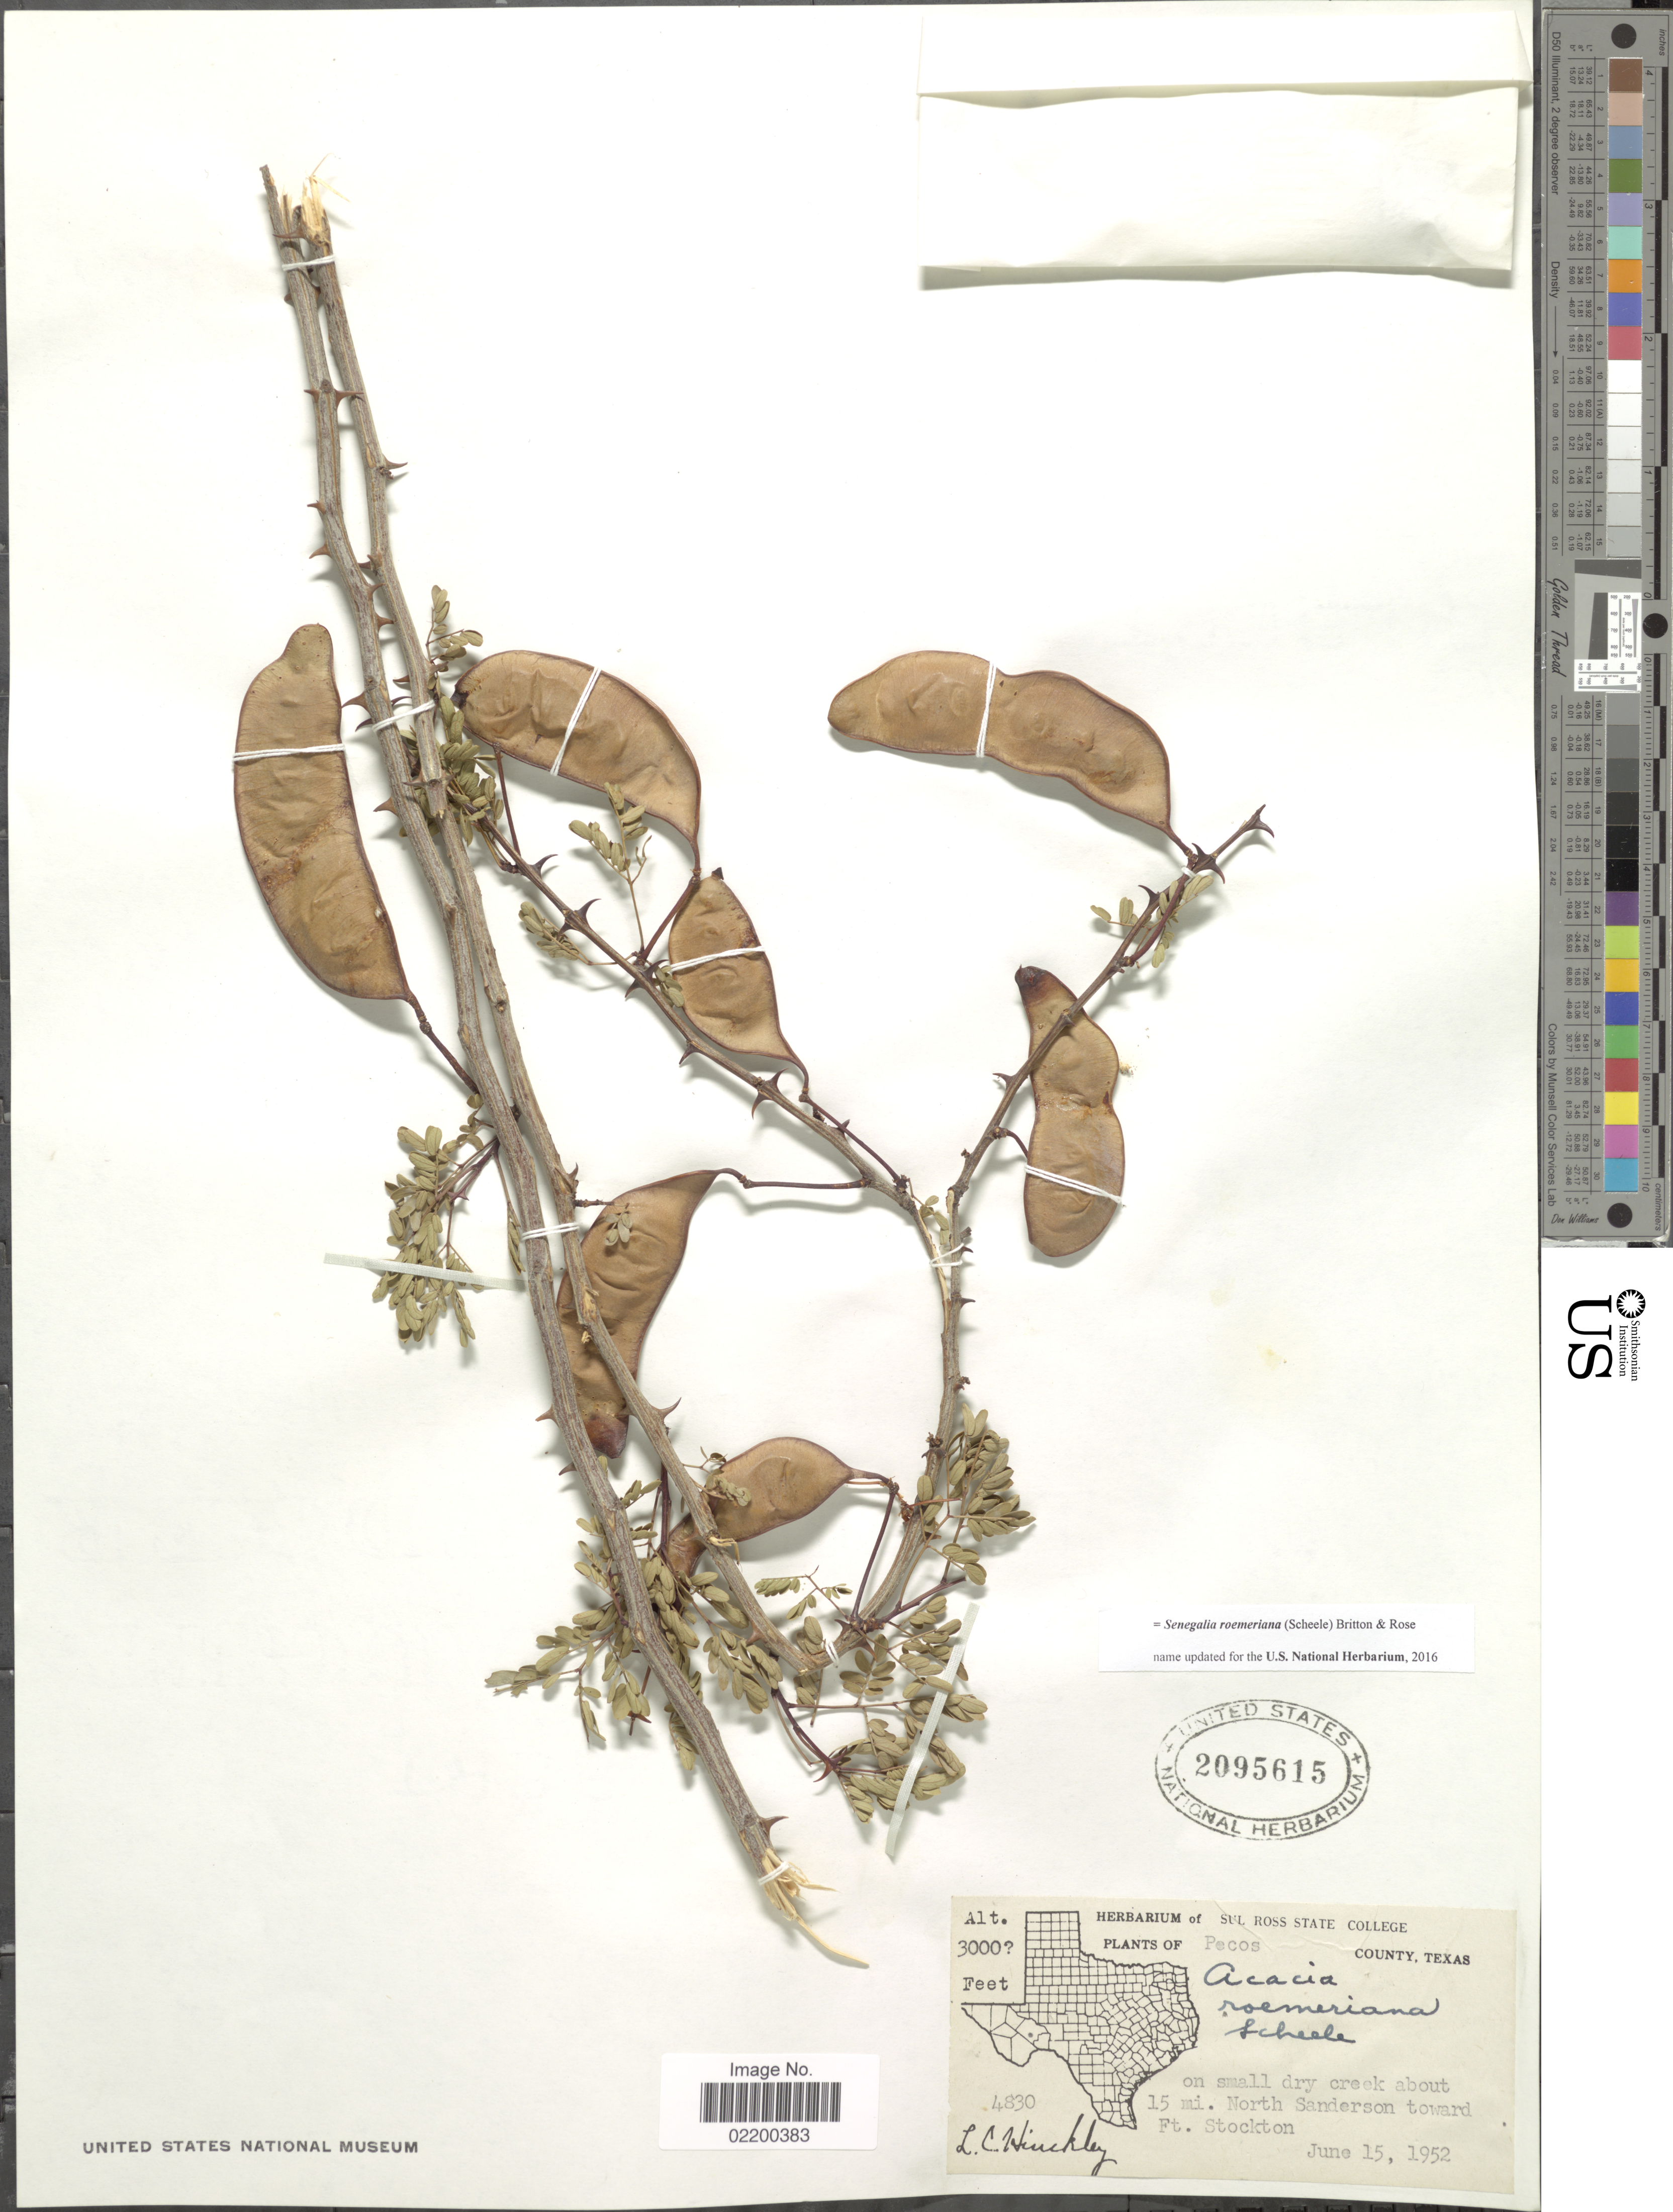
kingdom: Plantae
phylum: Tracheophyta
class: Magnoliopsida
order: Fabales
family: Fabaceae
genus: Senegalia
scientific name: Senegalia roemeriana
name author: (Scheele) Britton & Rose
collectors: L. Hinckley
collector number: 4830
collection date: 1952-06-15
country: United States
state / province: Texas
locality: Pecos County, on small dry creek about 15 mi North Sanderson toward Ft Stockton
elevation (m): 914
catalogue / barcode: US 2095615